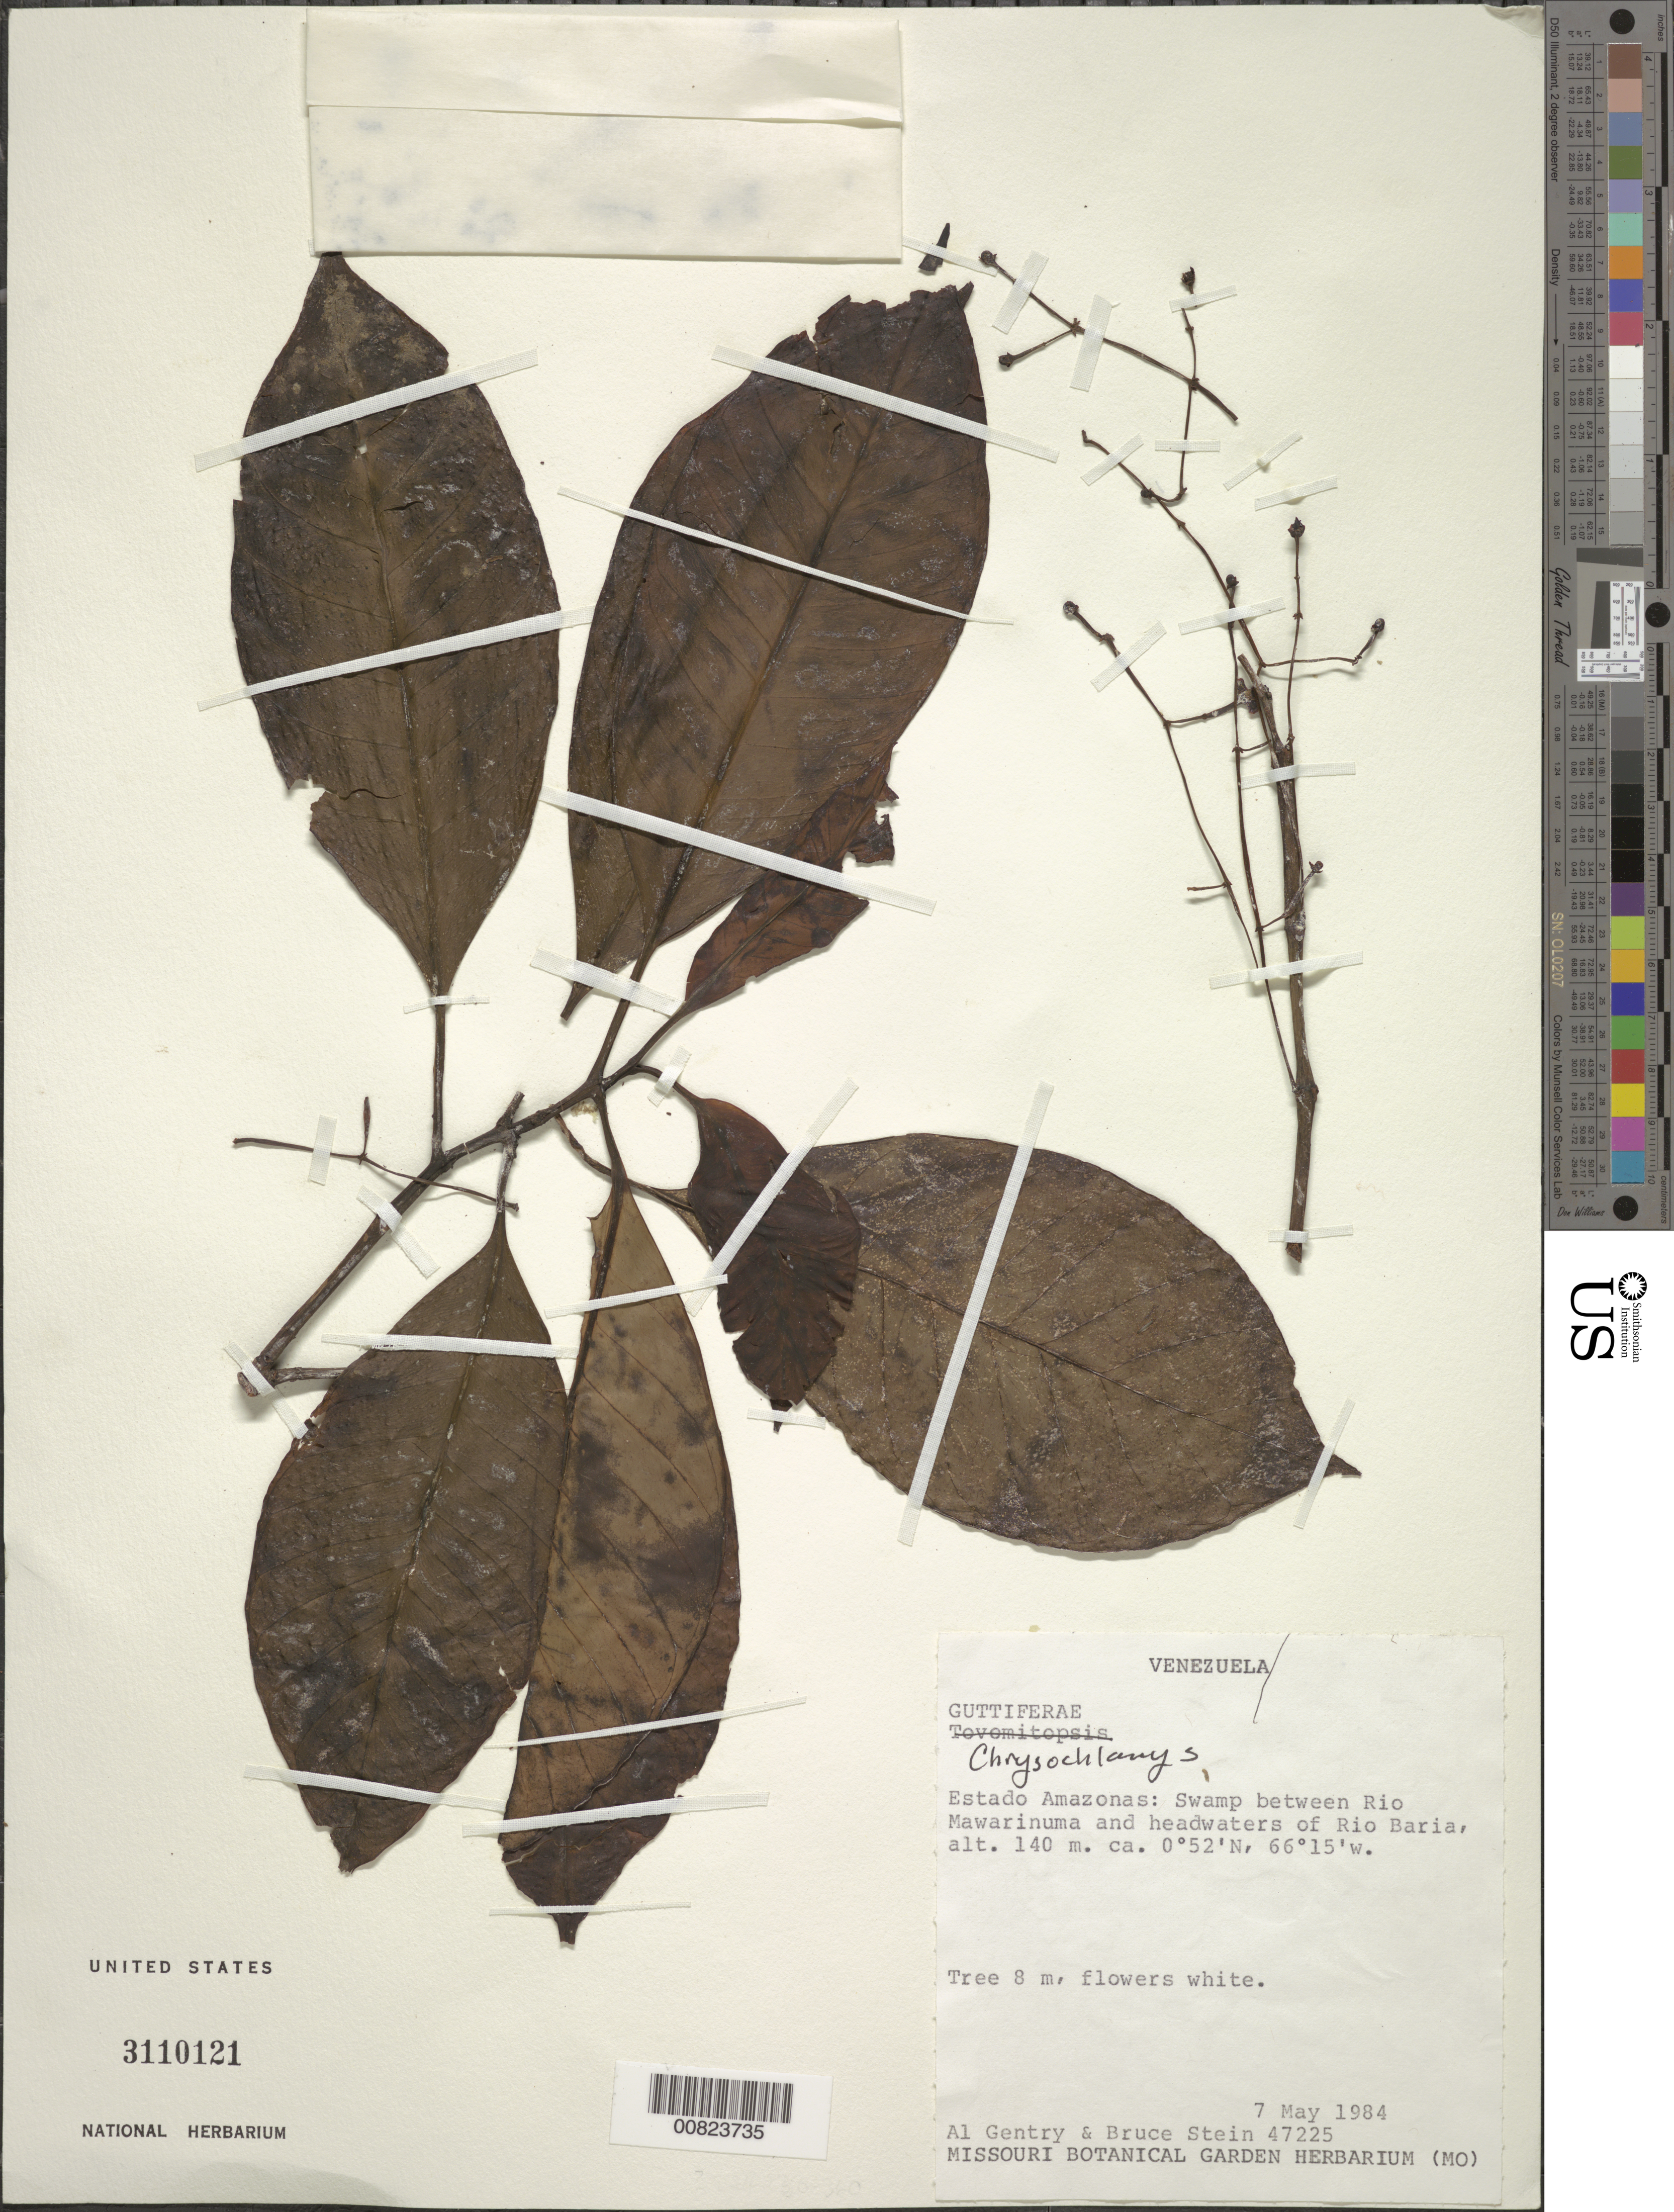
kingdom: Plantae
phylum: Tracheophyta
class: Magnoliopsida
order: Malpighiales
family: Clusiaceae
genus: Chrysochlamys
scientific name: Chrysochlamys sp.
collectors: A. H. Gentry & B. Stein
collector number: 47225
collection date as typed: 7-May-84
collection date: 1984-05-07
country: Venezuela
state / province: Amazonas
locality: Río Mawarinuma to headwaters of Río Baria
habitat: Swamp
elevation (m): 140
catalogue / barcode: US 3110121